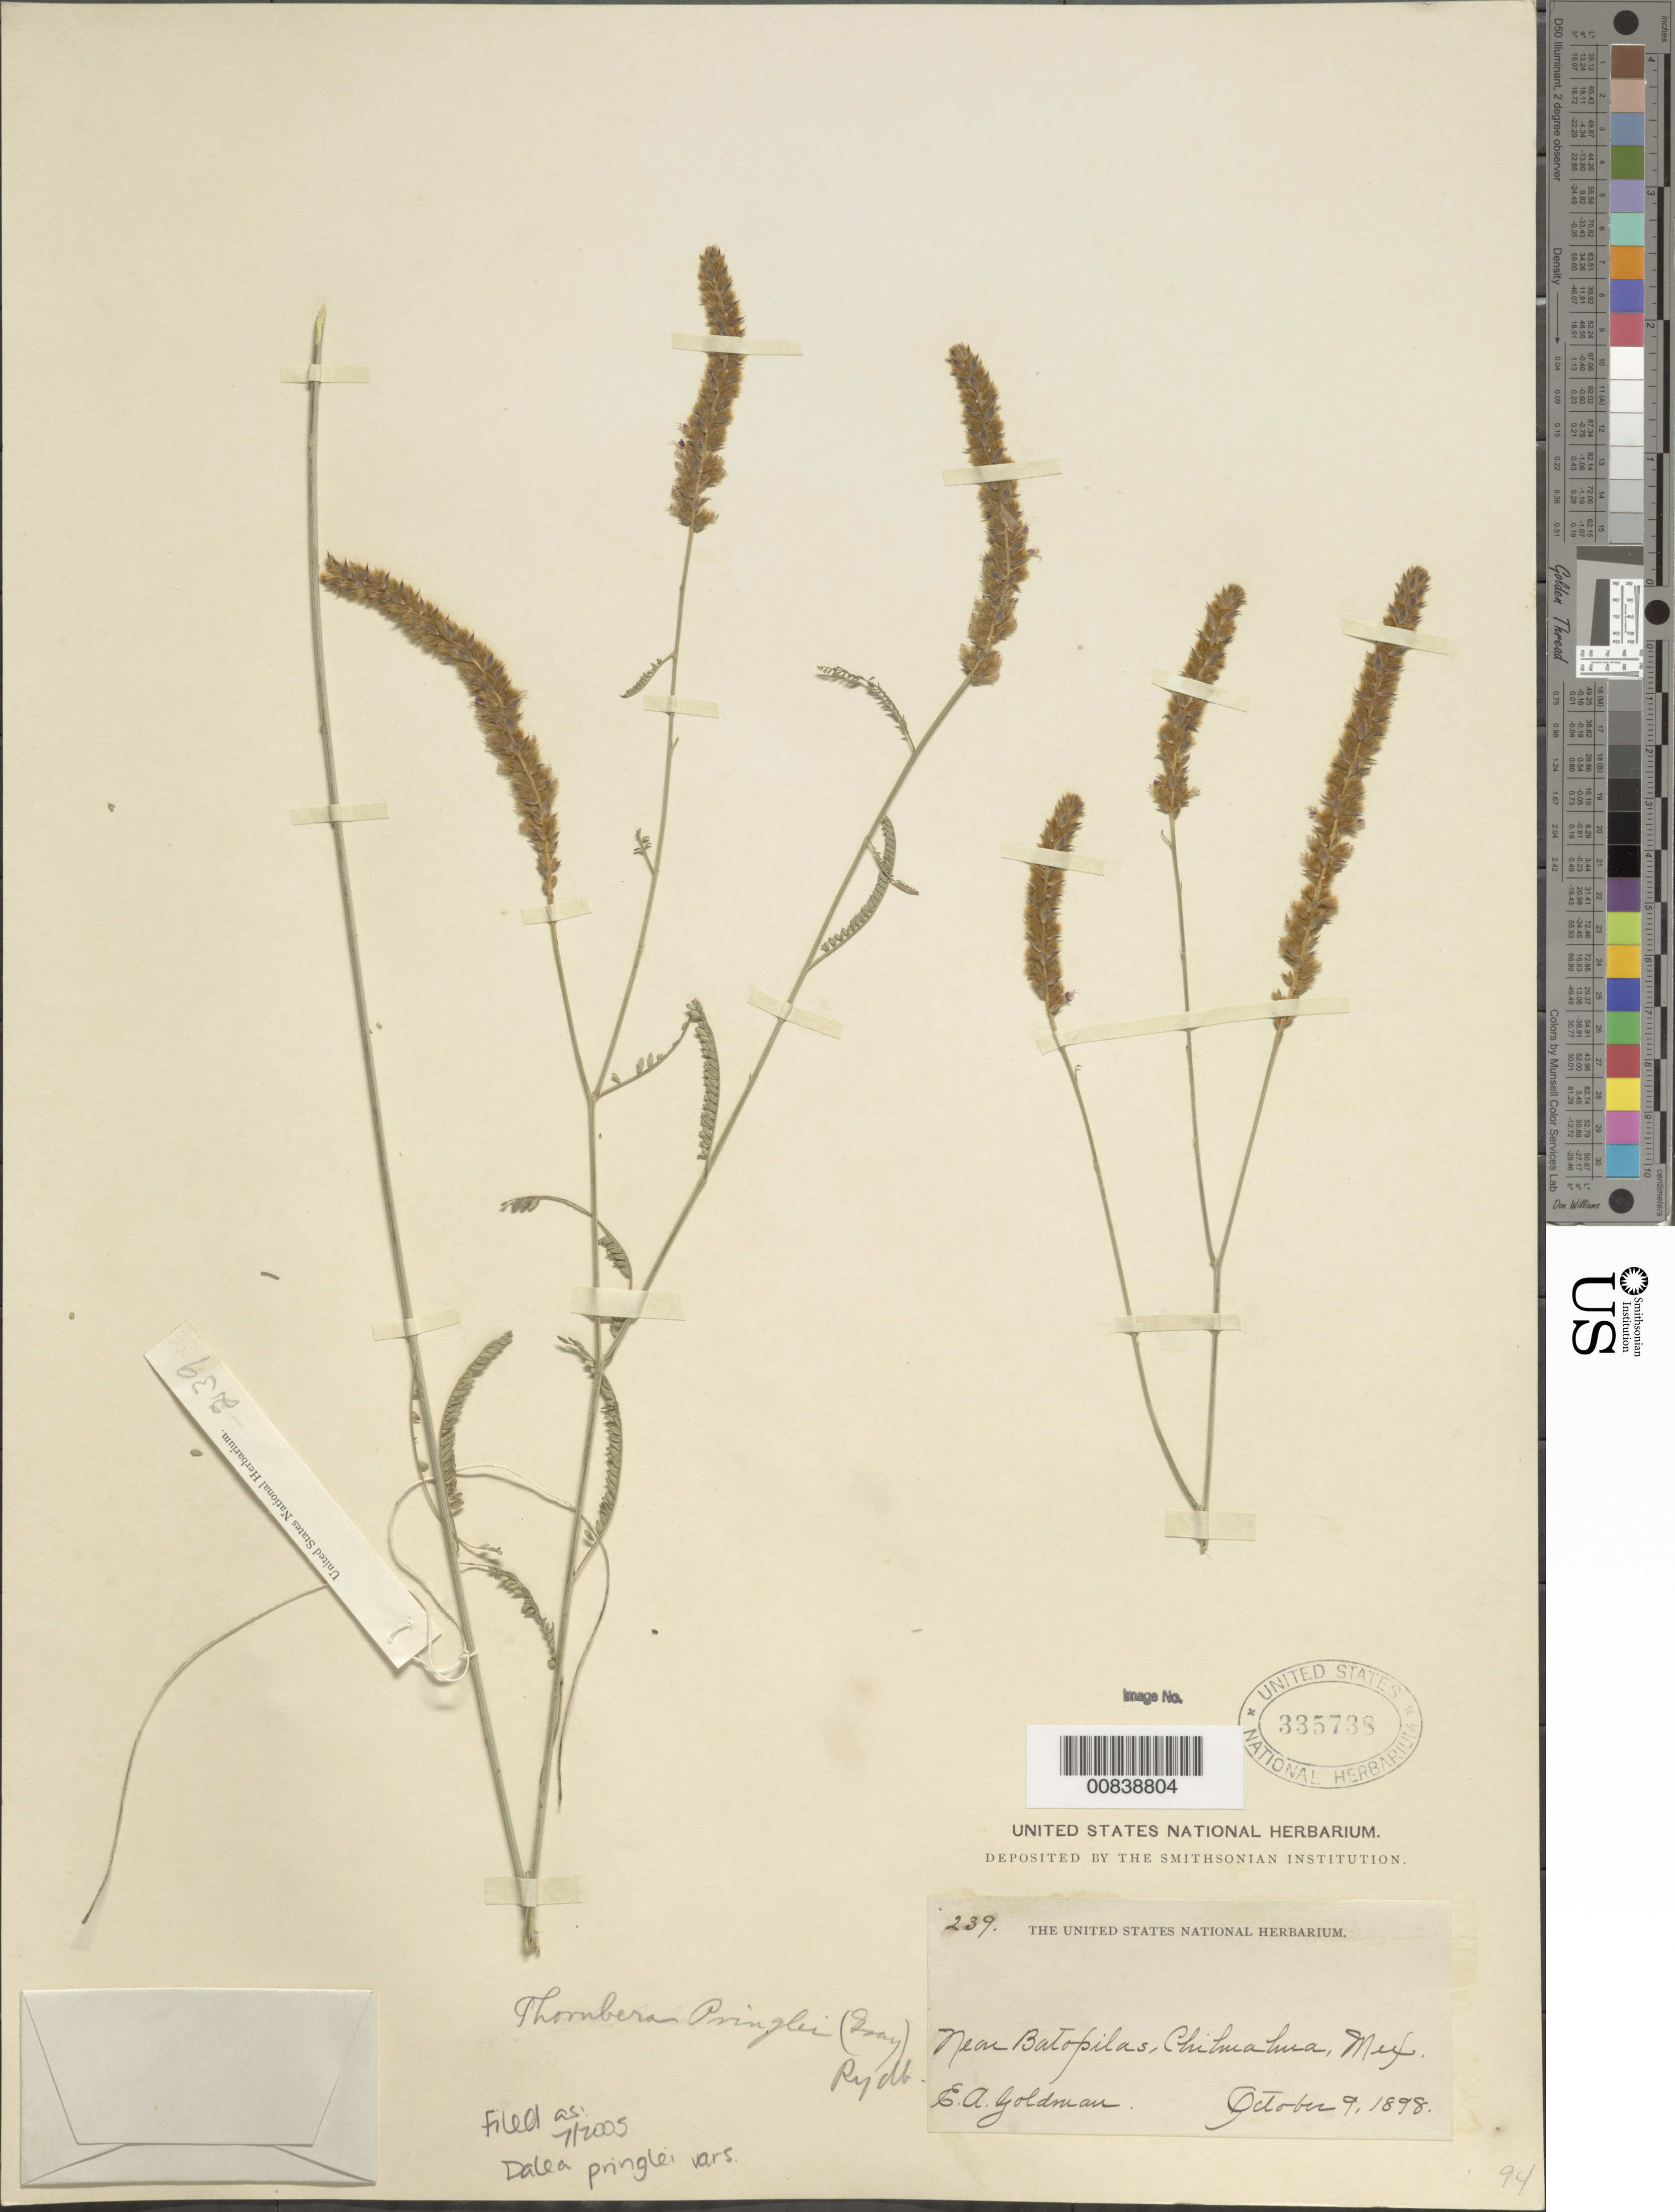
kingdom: Plantae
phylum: Tracheophyta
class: Magnoliopsida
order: Fabales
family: Fabaceae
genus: Dalea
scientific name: Dalea pringlei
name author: A. Gray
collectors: E. A. Goldman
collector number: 239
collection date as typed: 09 Oct 1898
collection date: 1898-10-09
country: Mexico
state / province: Chihuahua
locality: Near Batopilas, Chihuahua.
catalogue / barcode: US 335738